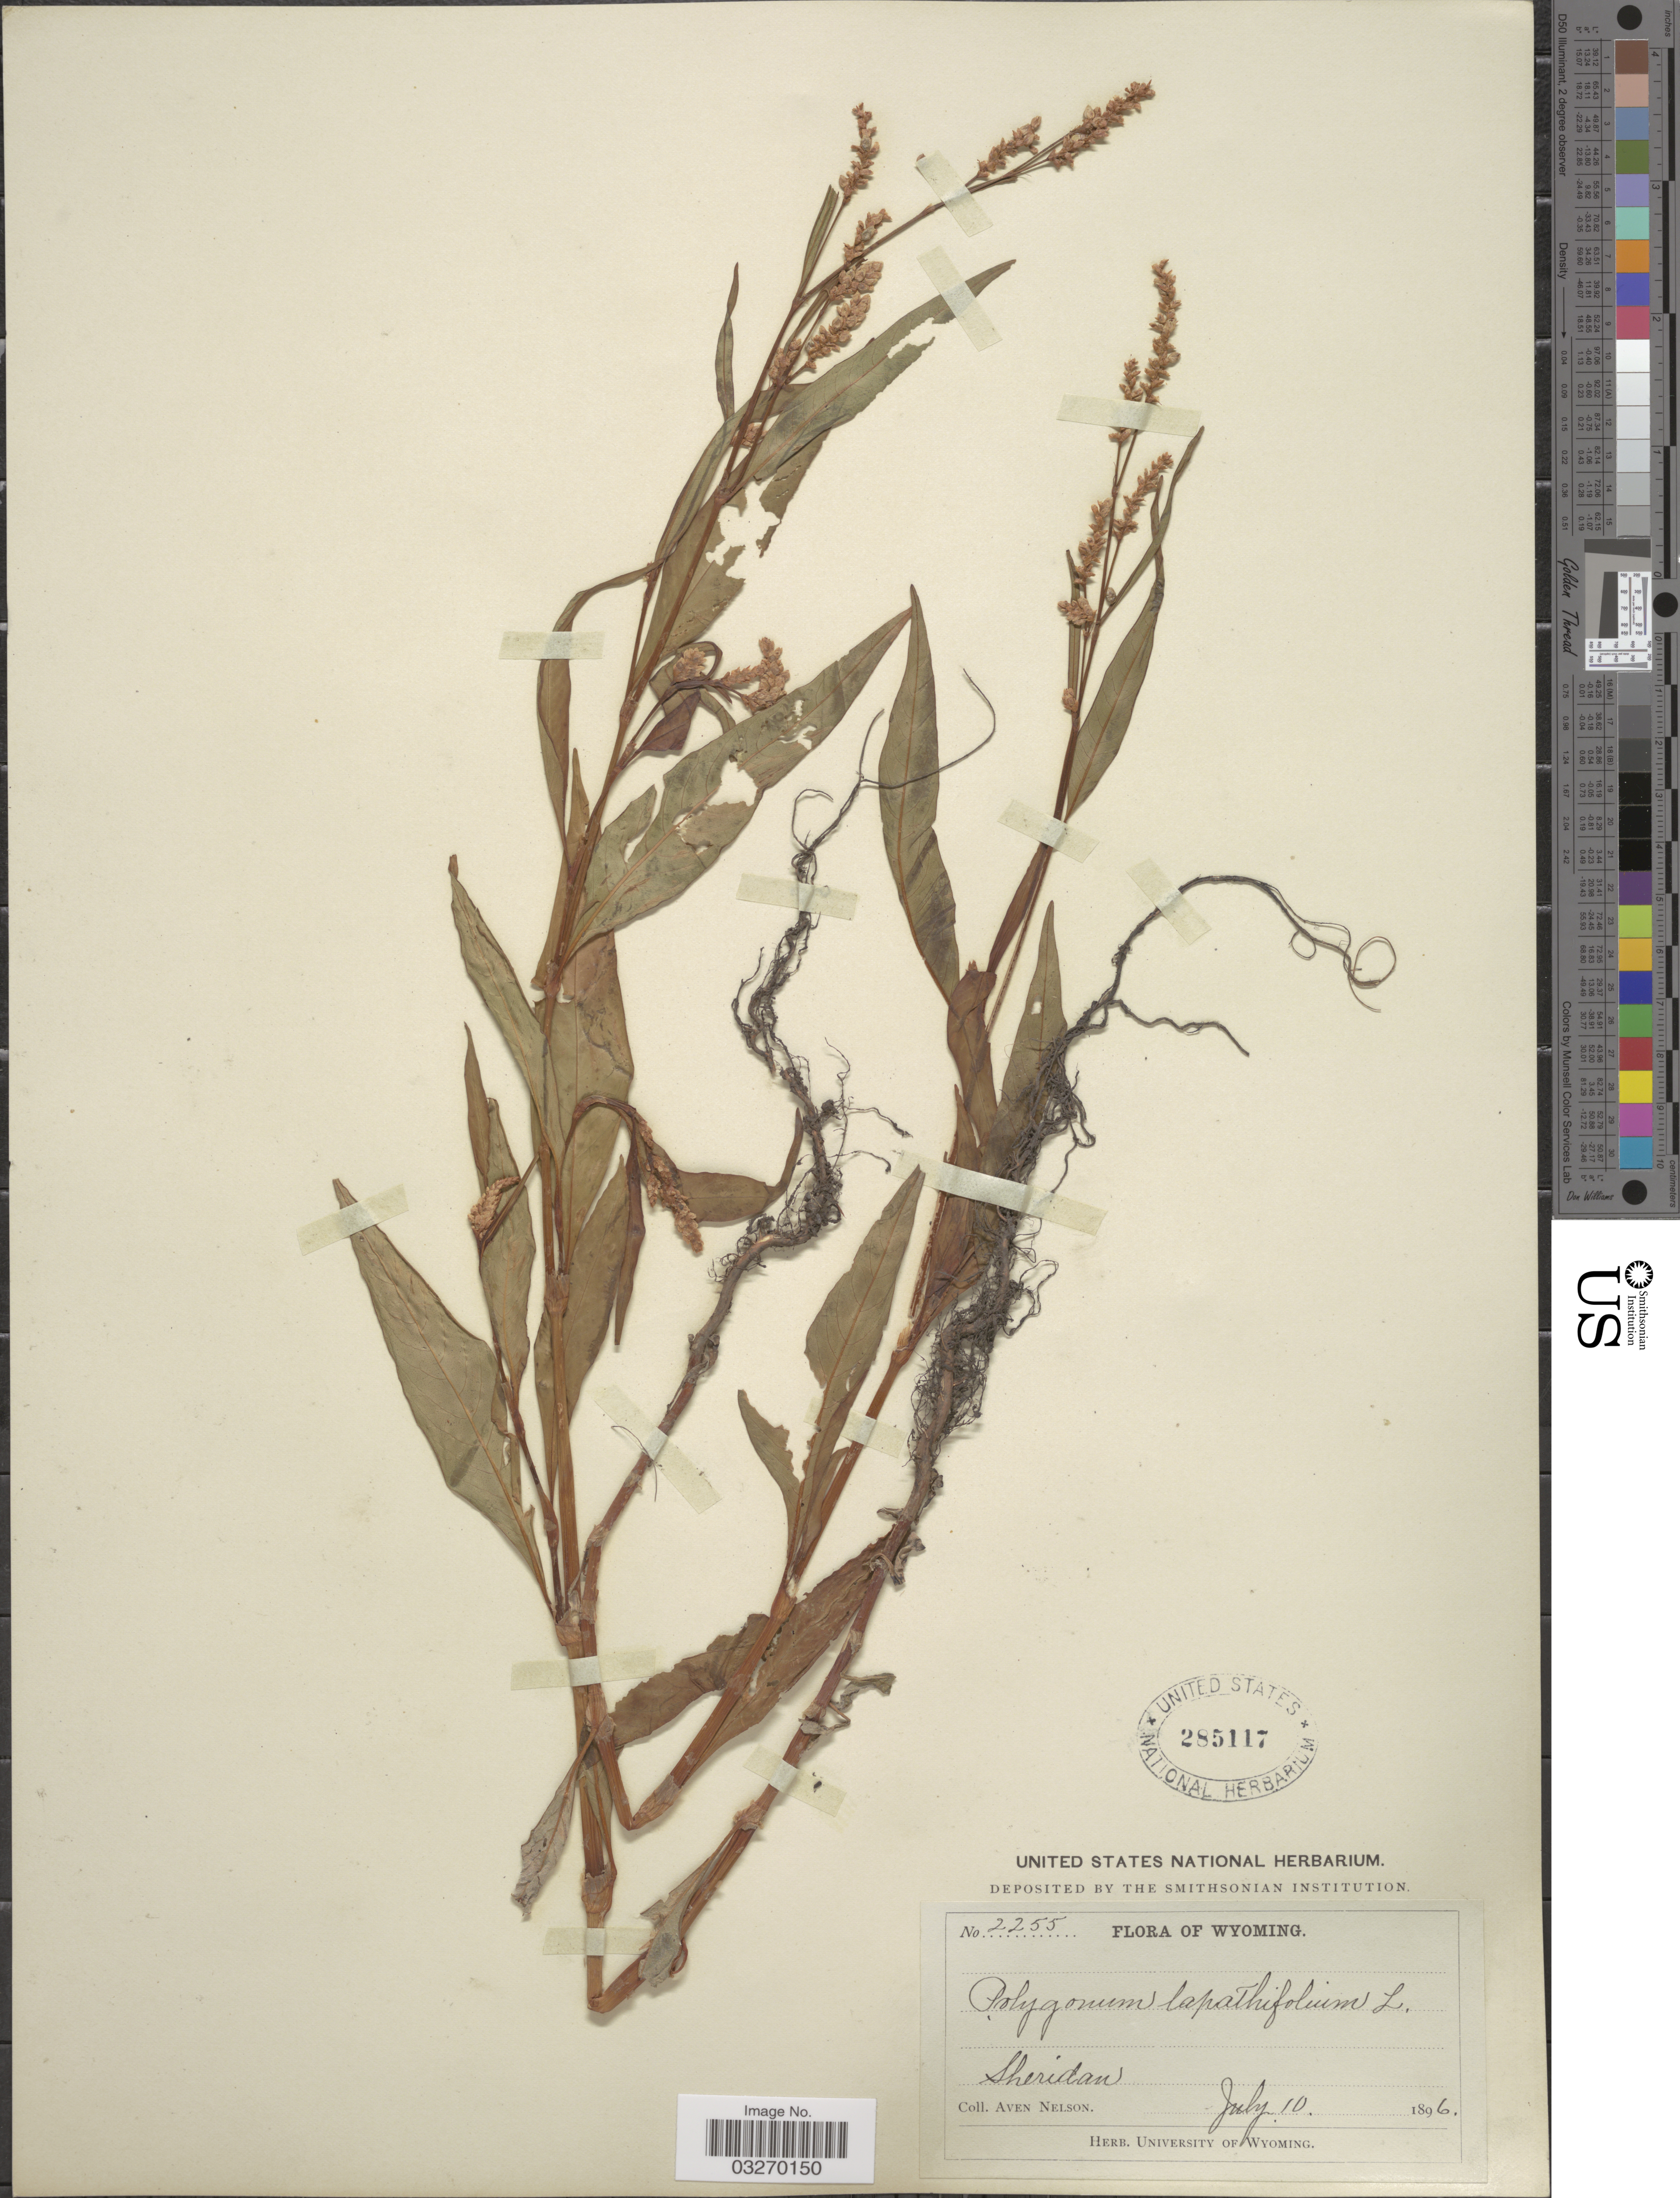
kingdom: Plantae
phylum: Tracheophyta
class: Magnoliopsida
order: Caryophyllales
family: Polygonaceae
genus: Persicaria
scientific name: Persicaria lapathifolia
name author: (L.) Delarbre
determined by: Atha, D. E.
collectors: A. Nelson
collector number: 2255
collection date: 1896-07-10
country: United States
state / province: Wyoming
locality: Sheridan.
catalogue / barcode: US 285117